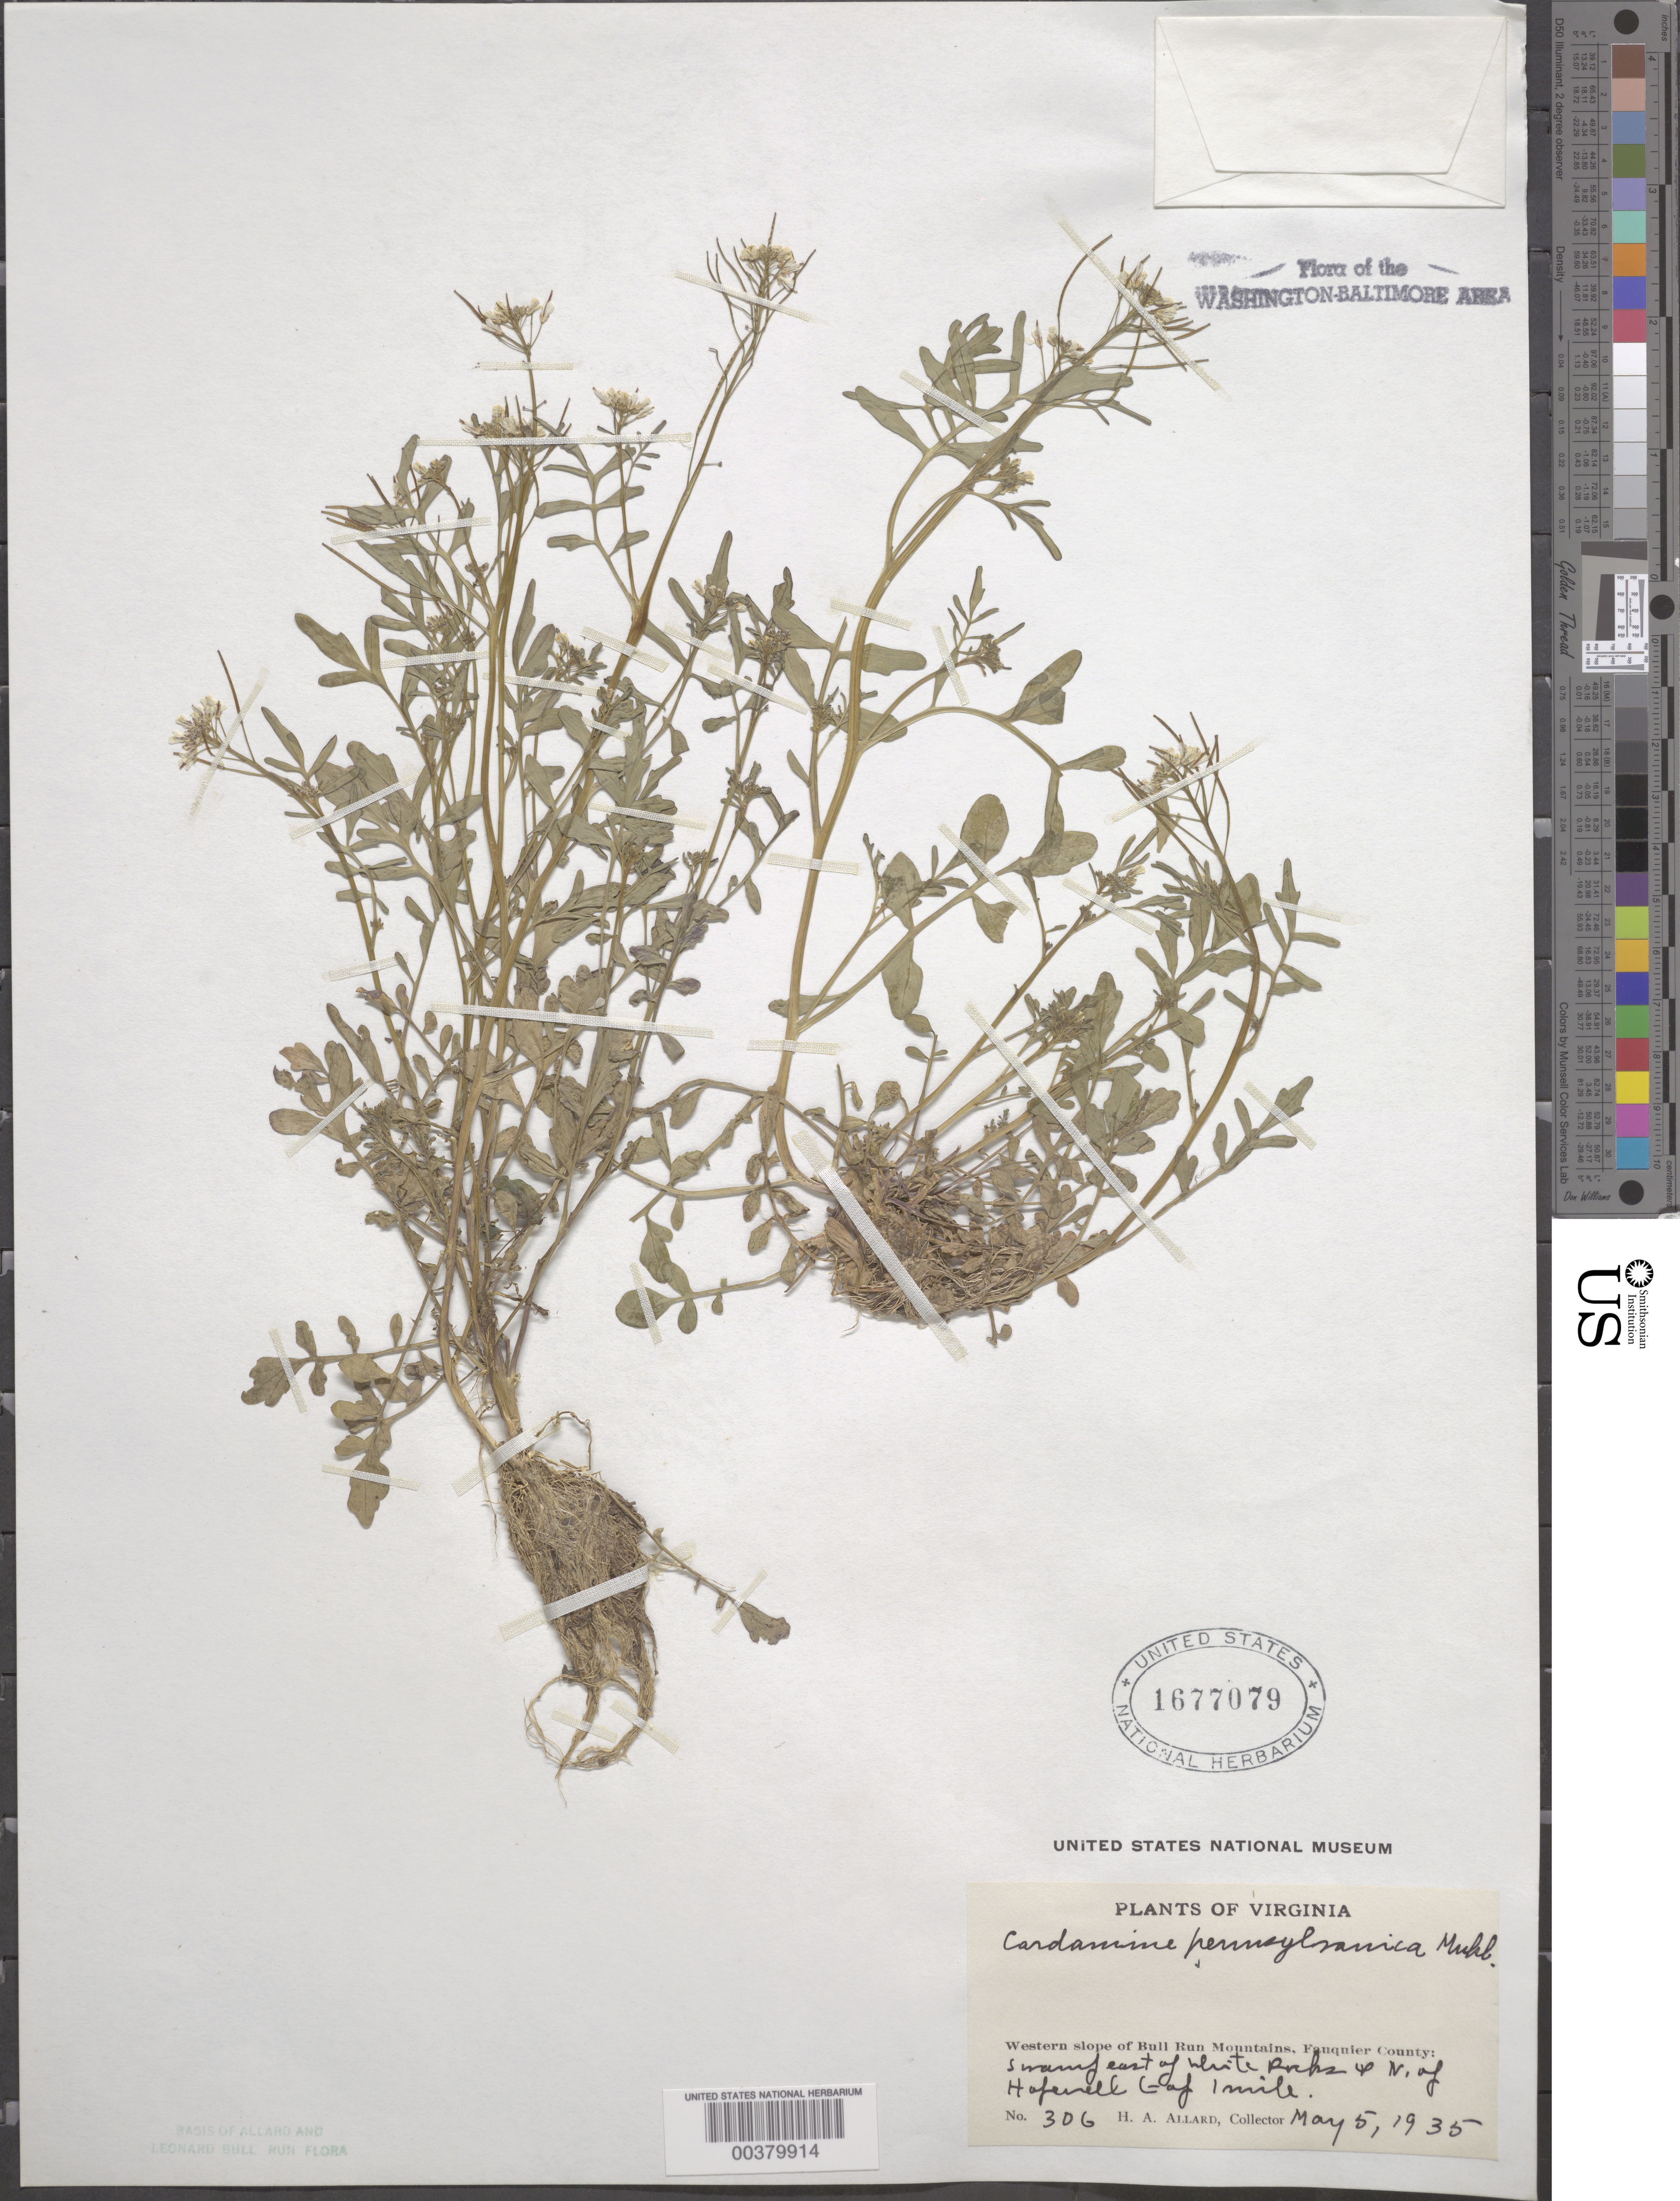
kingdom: Plantae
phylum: Tracheophyta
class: Magnoliopsida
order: Brassicales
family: Brassicaceae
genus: Cardamine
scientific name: Cardamine pensylvanica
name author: Muhl. ex Willd.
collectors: H. A. Allard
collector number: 306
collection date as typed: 05 May 1935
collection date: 1935-05-05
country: United States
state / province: Virginia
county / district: Fauquier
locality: East of White Rocks and north of Hopewell Gap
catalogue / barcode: US 1677079